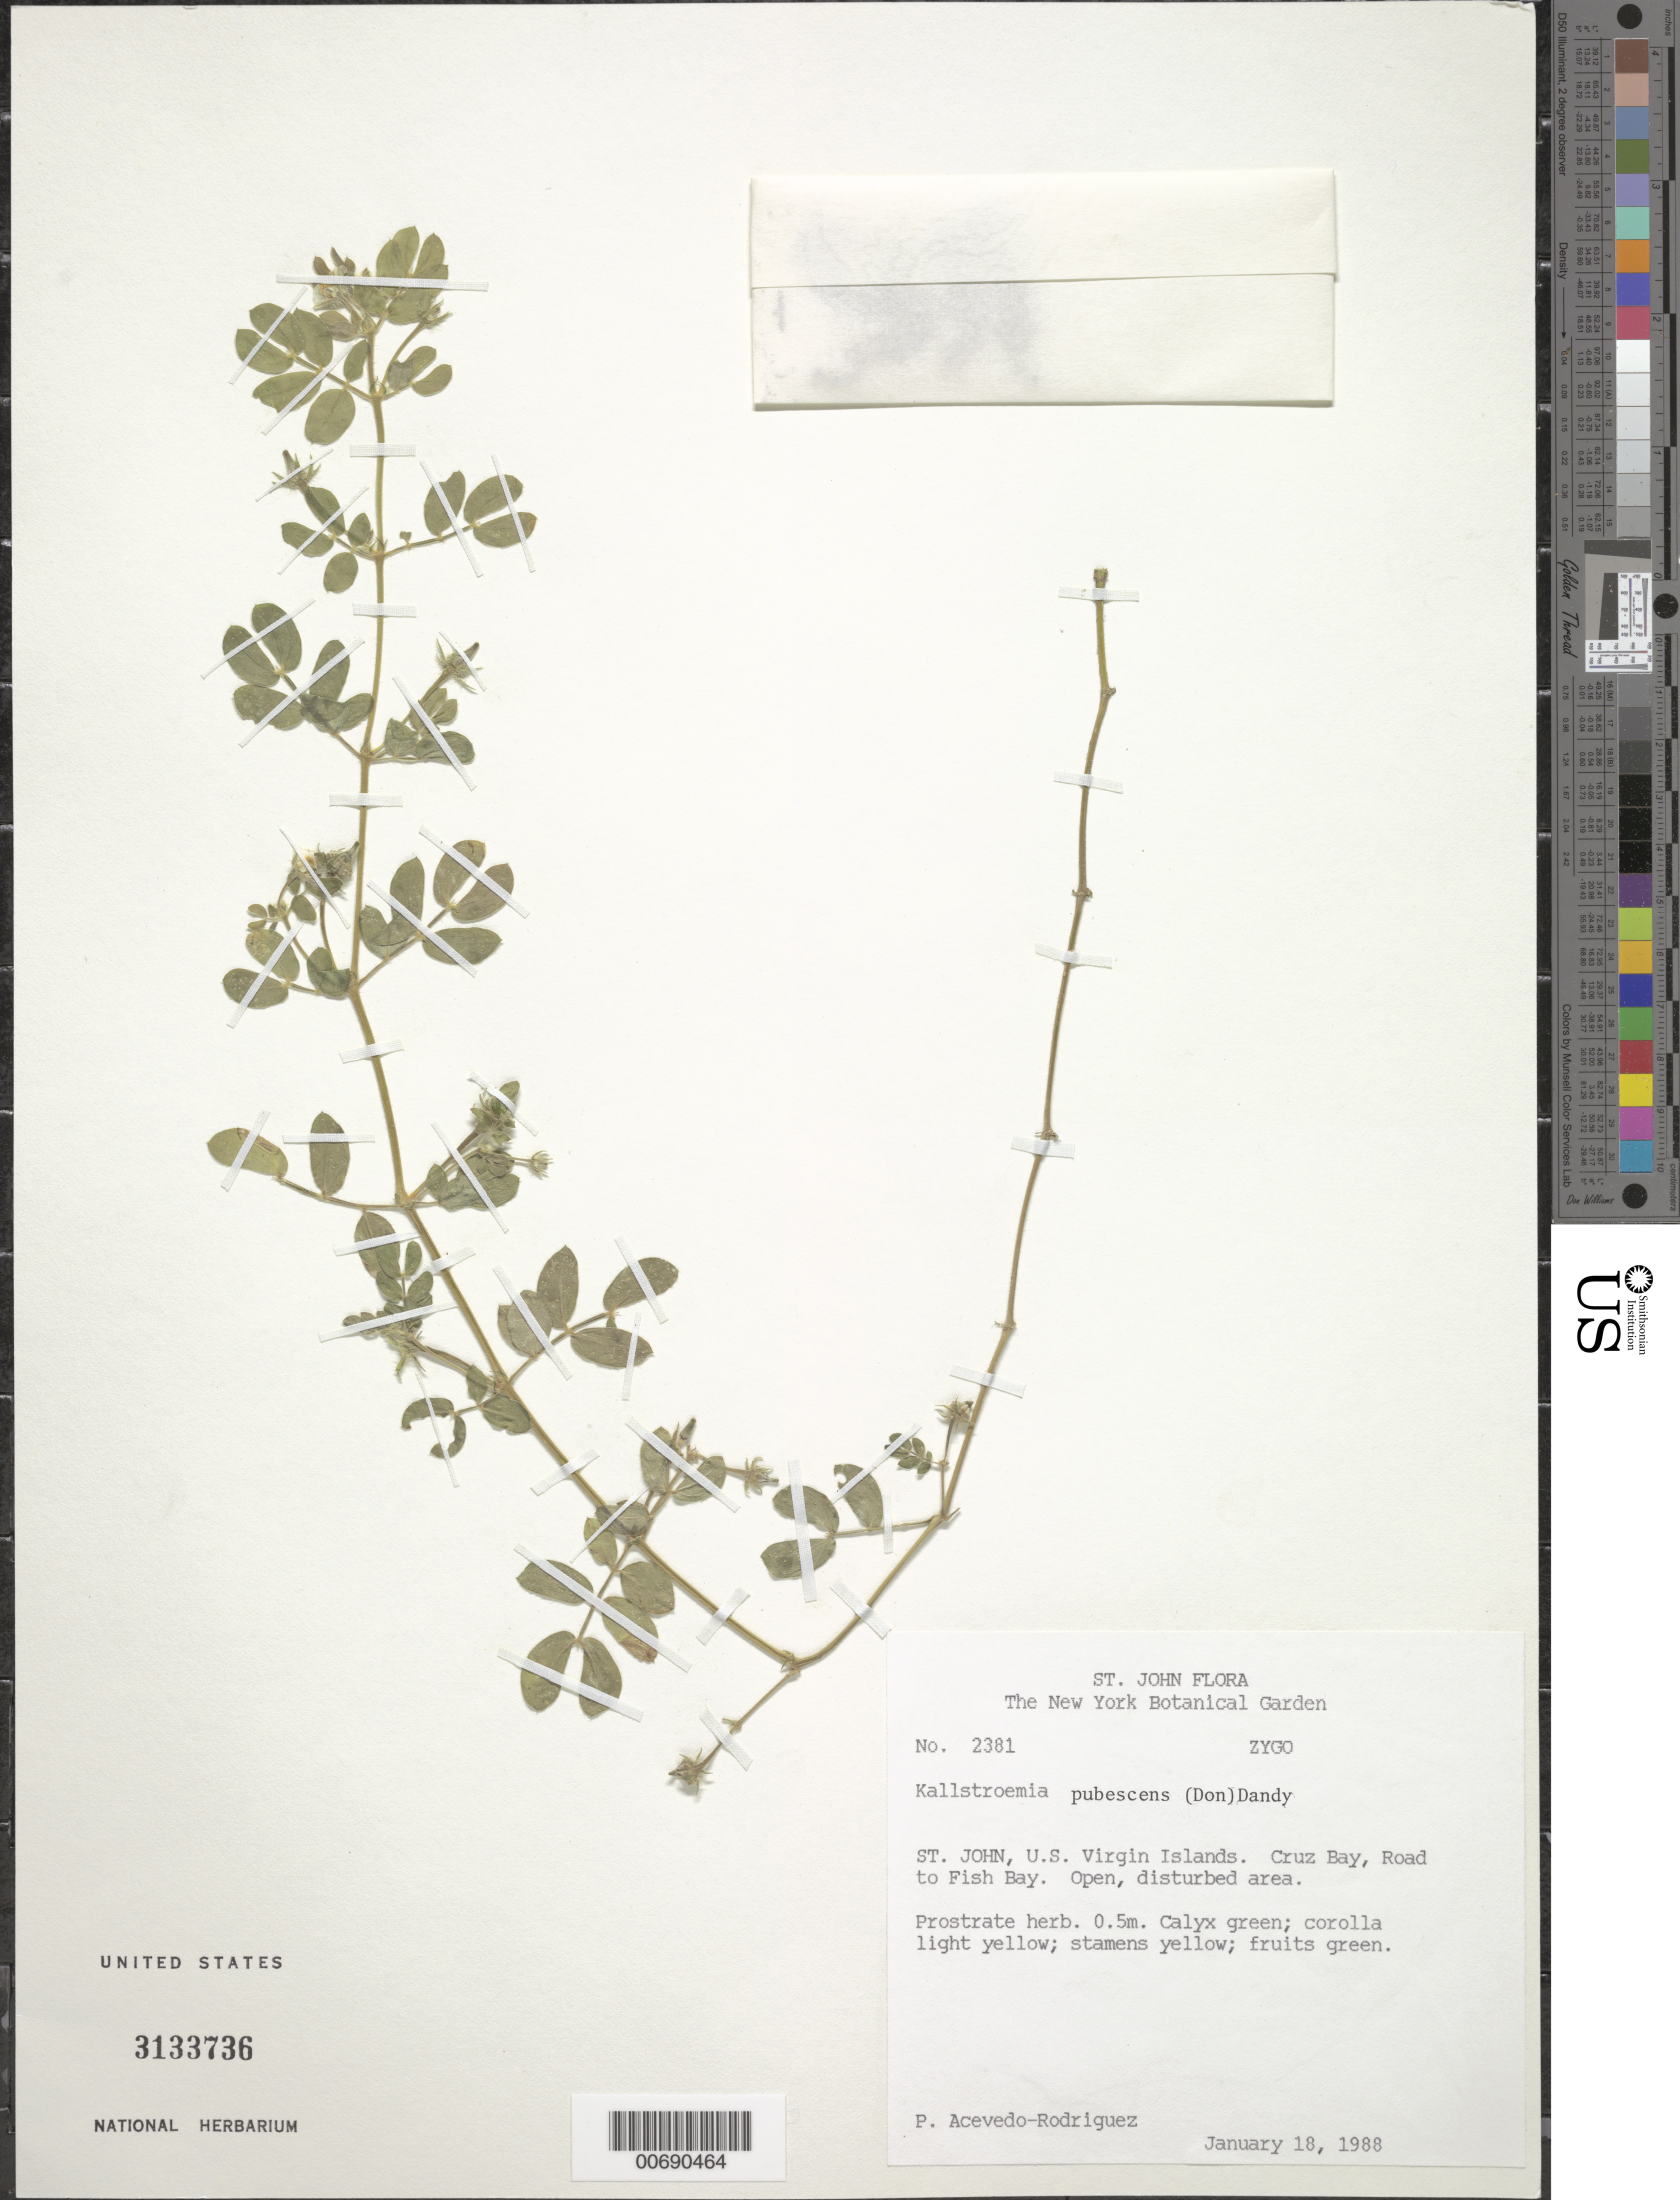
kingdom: Plantae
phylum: Tracheophyta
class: Magnoliopsida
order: Zygophyllales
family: Zygophyllaceae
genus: Kallstroemia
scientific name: Kallstroemia pubescens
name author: (G. Don) Dandy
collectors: P. Acevedo-Rodr.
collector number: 2381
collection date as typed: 18 Jan 1988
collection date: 1988-01-18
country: U.S. Virgin Islands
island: St. John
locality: Cruz Bay Quarter; road to Fish Bay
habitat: Open, disturbed area.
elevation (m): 55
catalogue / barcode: US 3133736